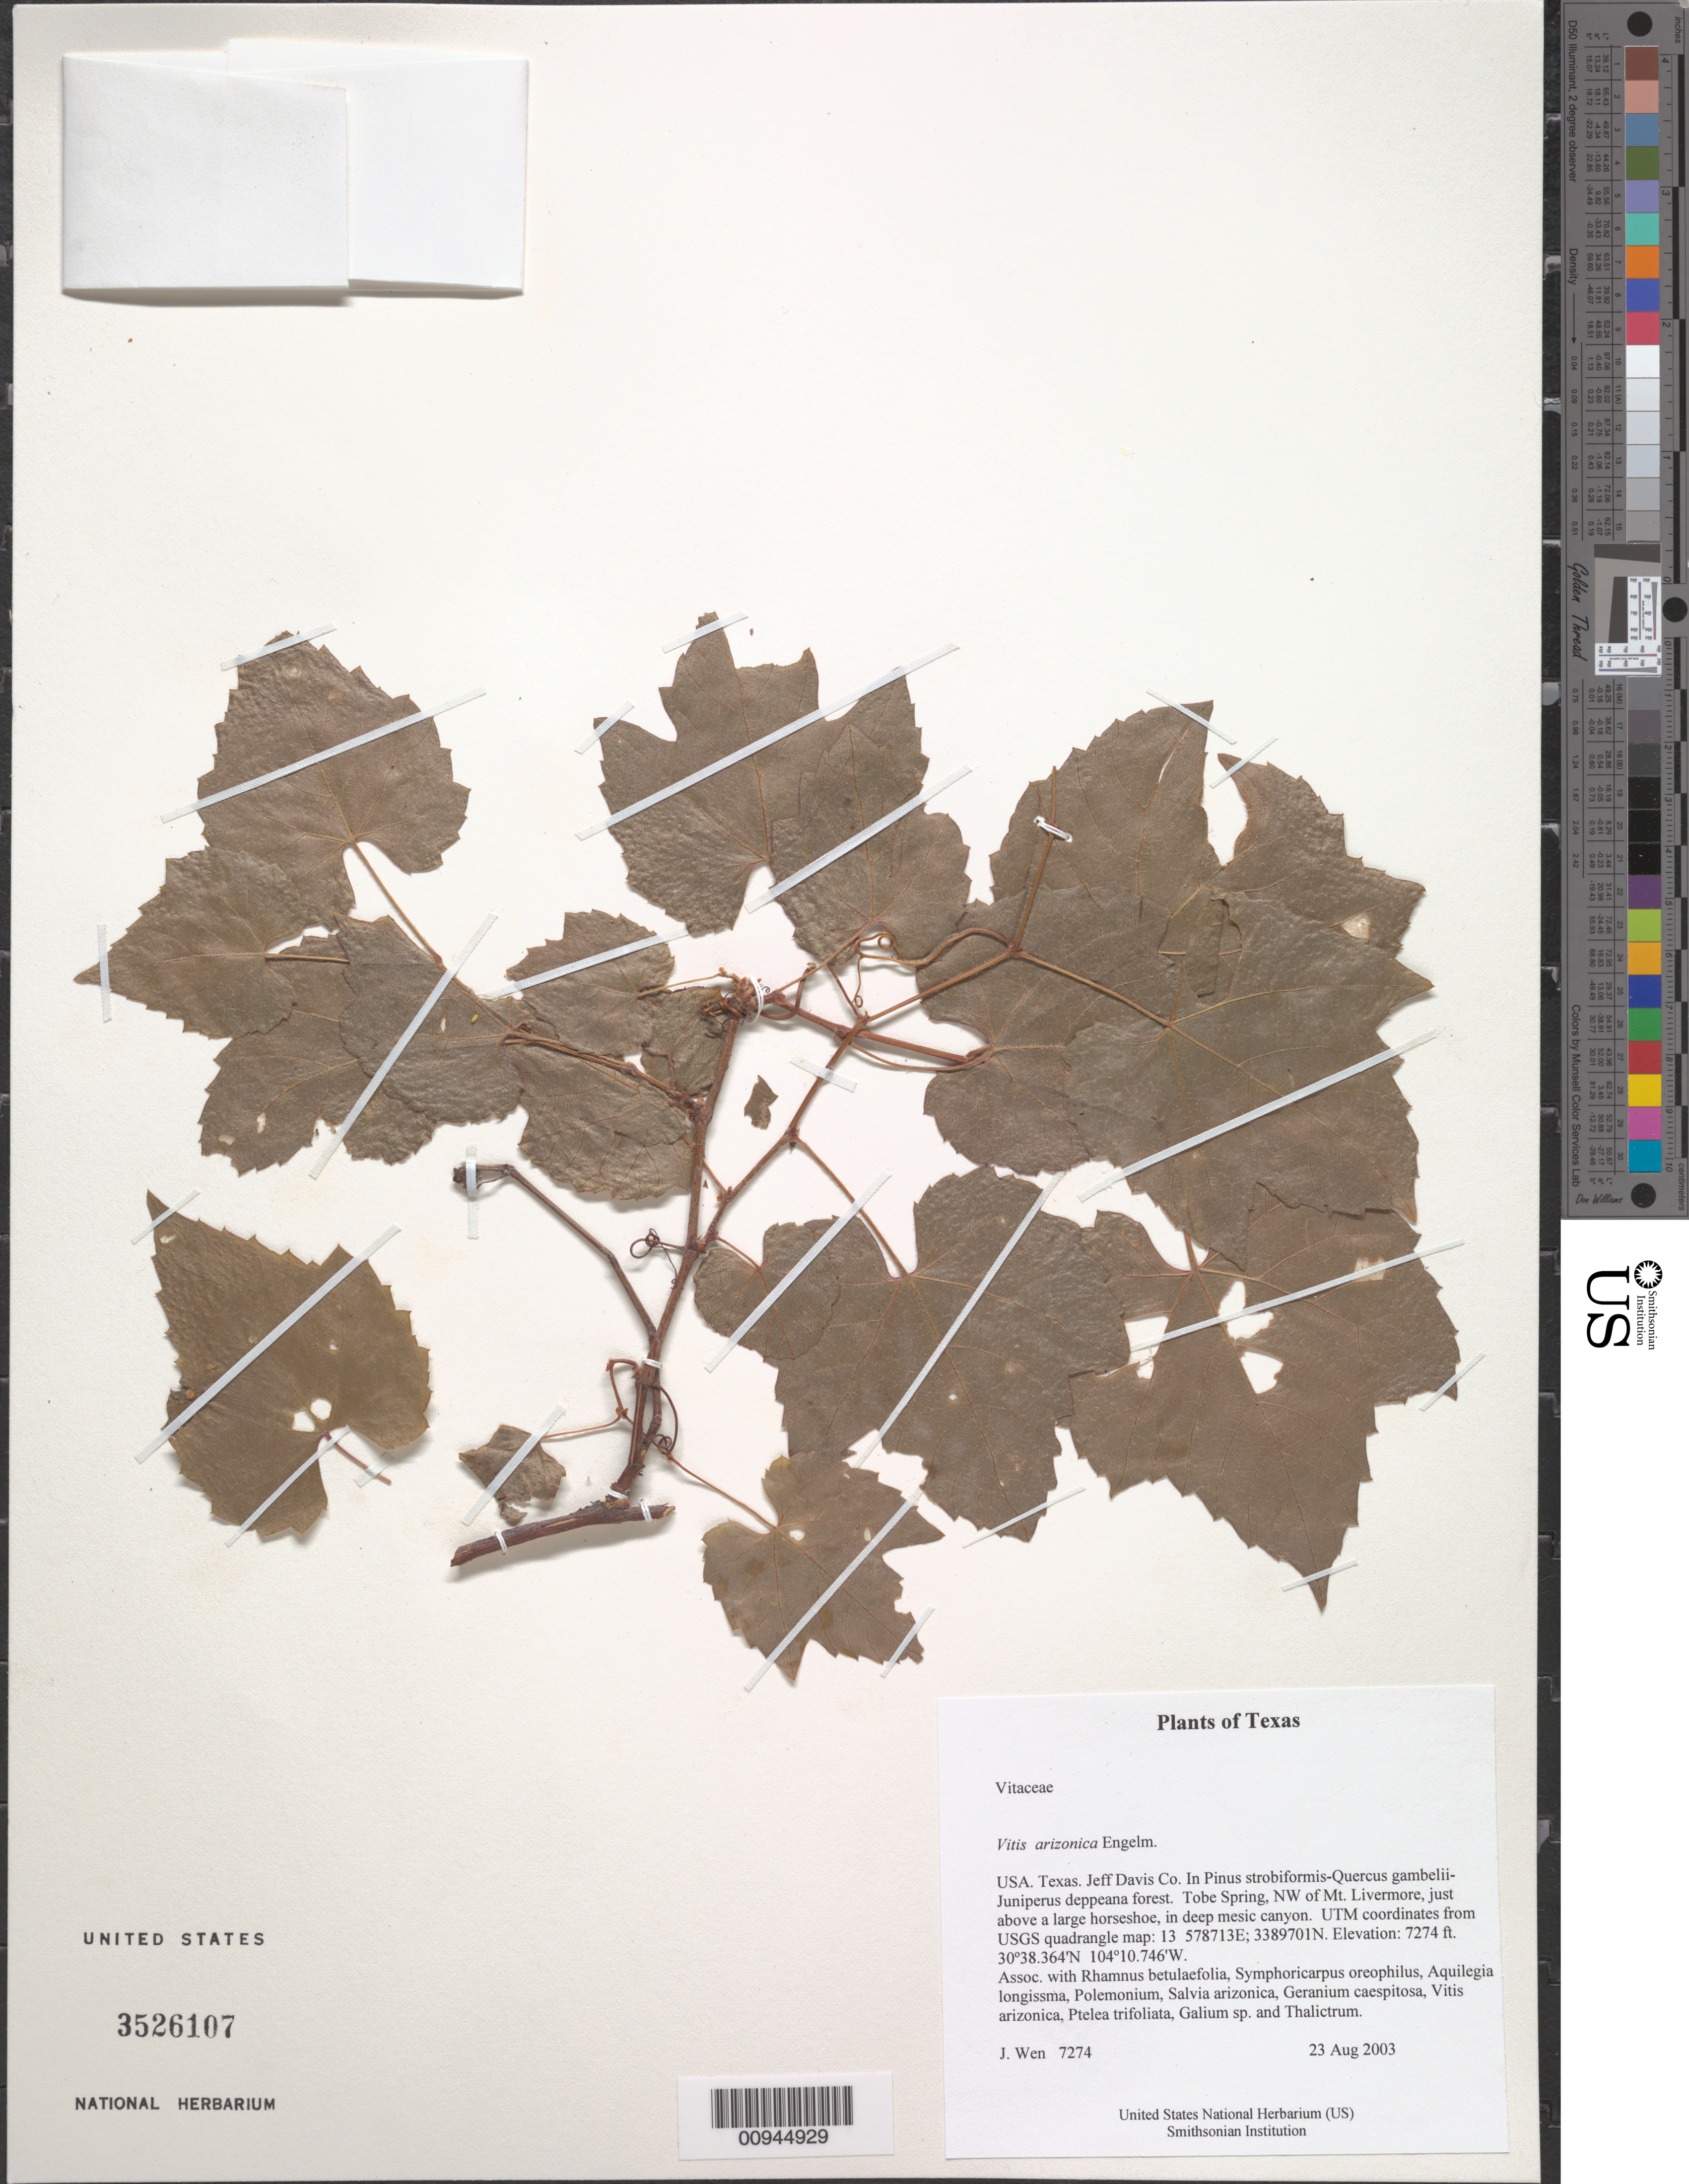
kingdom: Plantae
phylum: Tracheophyta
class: Magnoliopsida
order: Vitales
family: Vitaceae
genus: Vitis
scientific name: Vitis arizonica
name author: Engelm.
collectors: J. Wen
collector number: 7274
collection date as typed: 23 Aug 2003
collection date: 2003-08-23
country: United States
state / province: Texas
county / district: Jeff Davis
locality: In Pinus strobiformis-Quercus gambelii-Juniperus deppeana forest. Tobe Spring, NW of Mt. Livermore, just above a large horseshoe, in deep mesic canyon. UTM coordinates from USGS quadrangle map: 13 578713E; 3389701N.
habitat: Assoc. with Rhamnus betulaefolia, Symphoricarpus oreophilus, Aquilegia longissma, Polemonium, Salvia arizonica, Geranium caespitosa, Vitis arizonica, Ptelea trifoliata, Galium sp. and Thalictrum.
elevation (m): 2217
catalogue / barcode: US 3526107